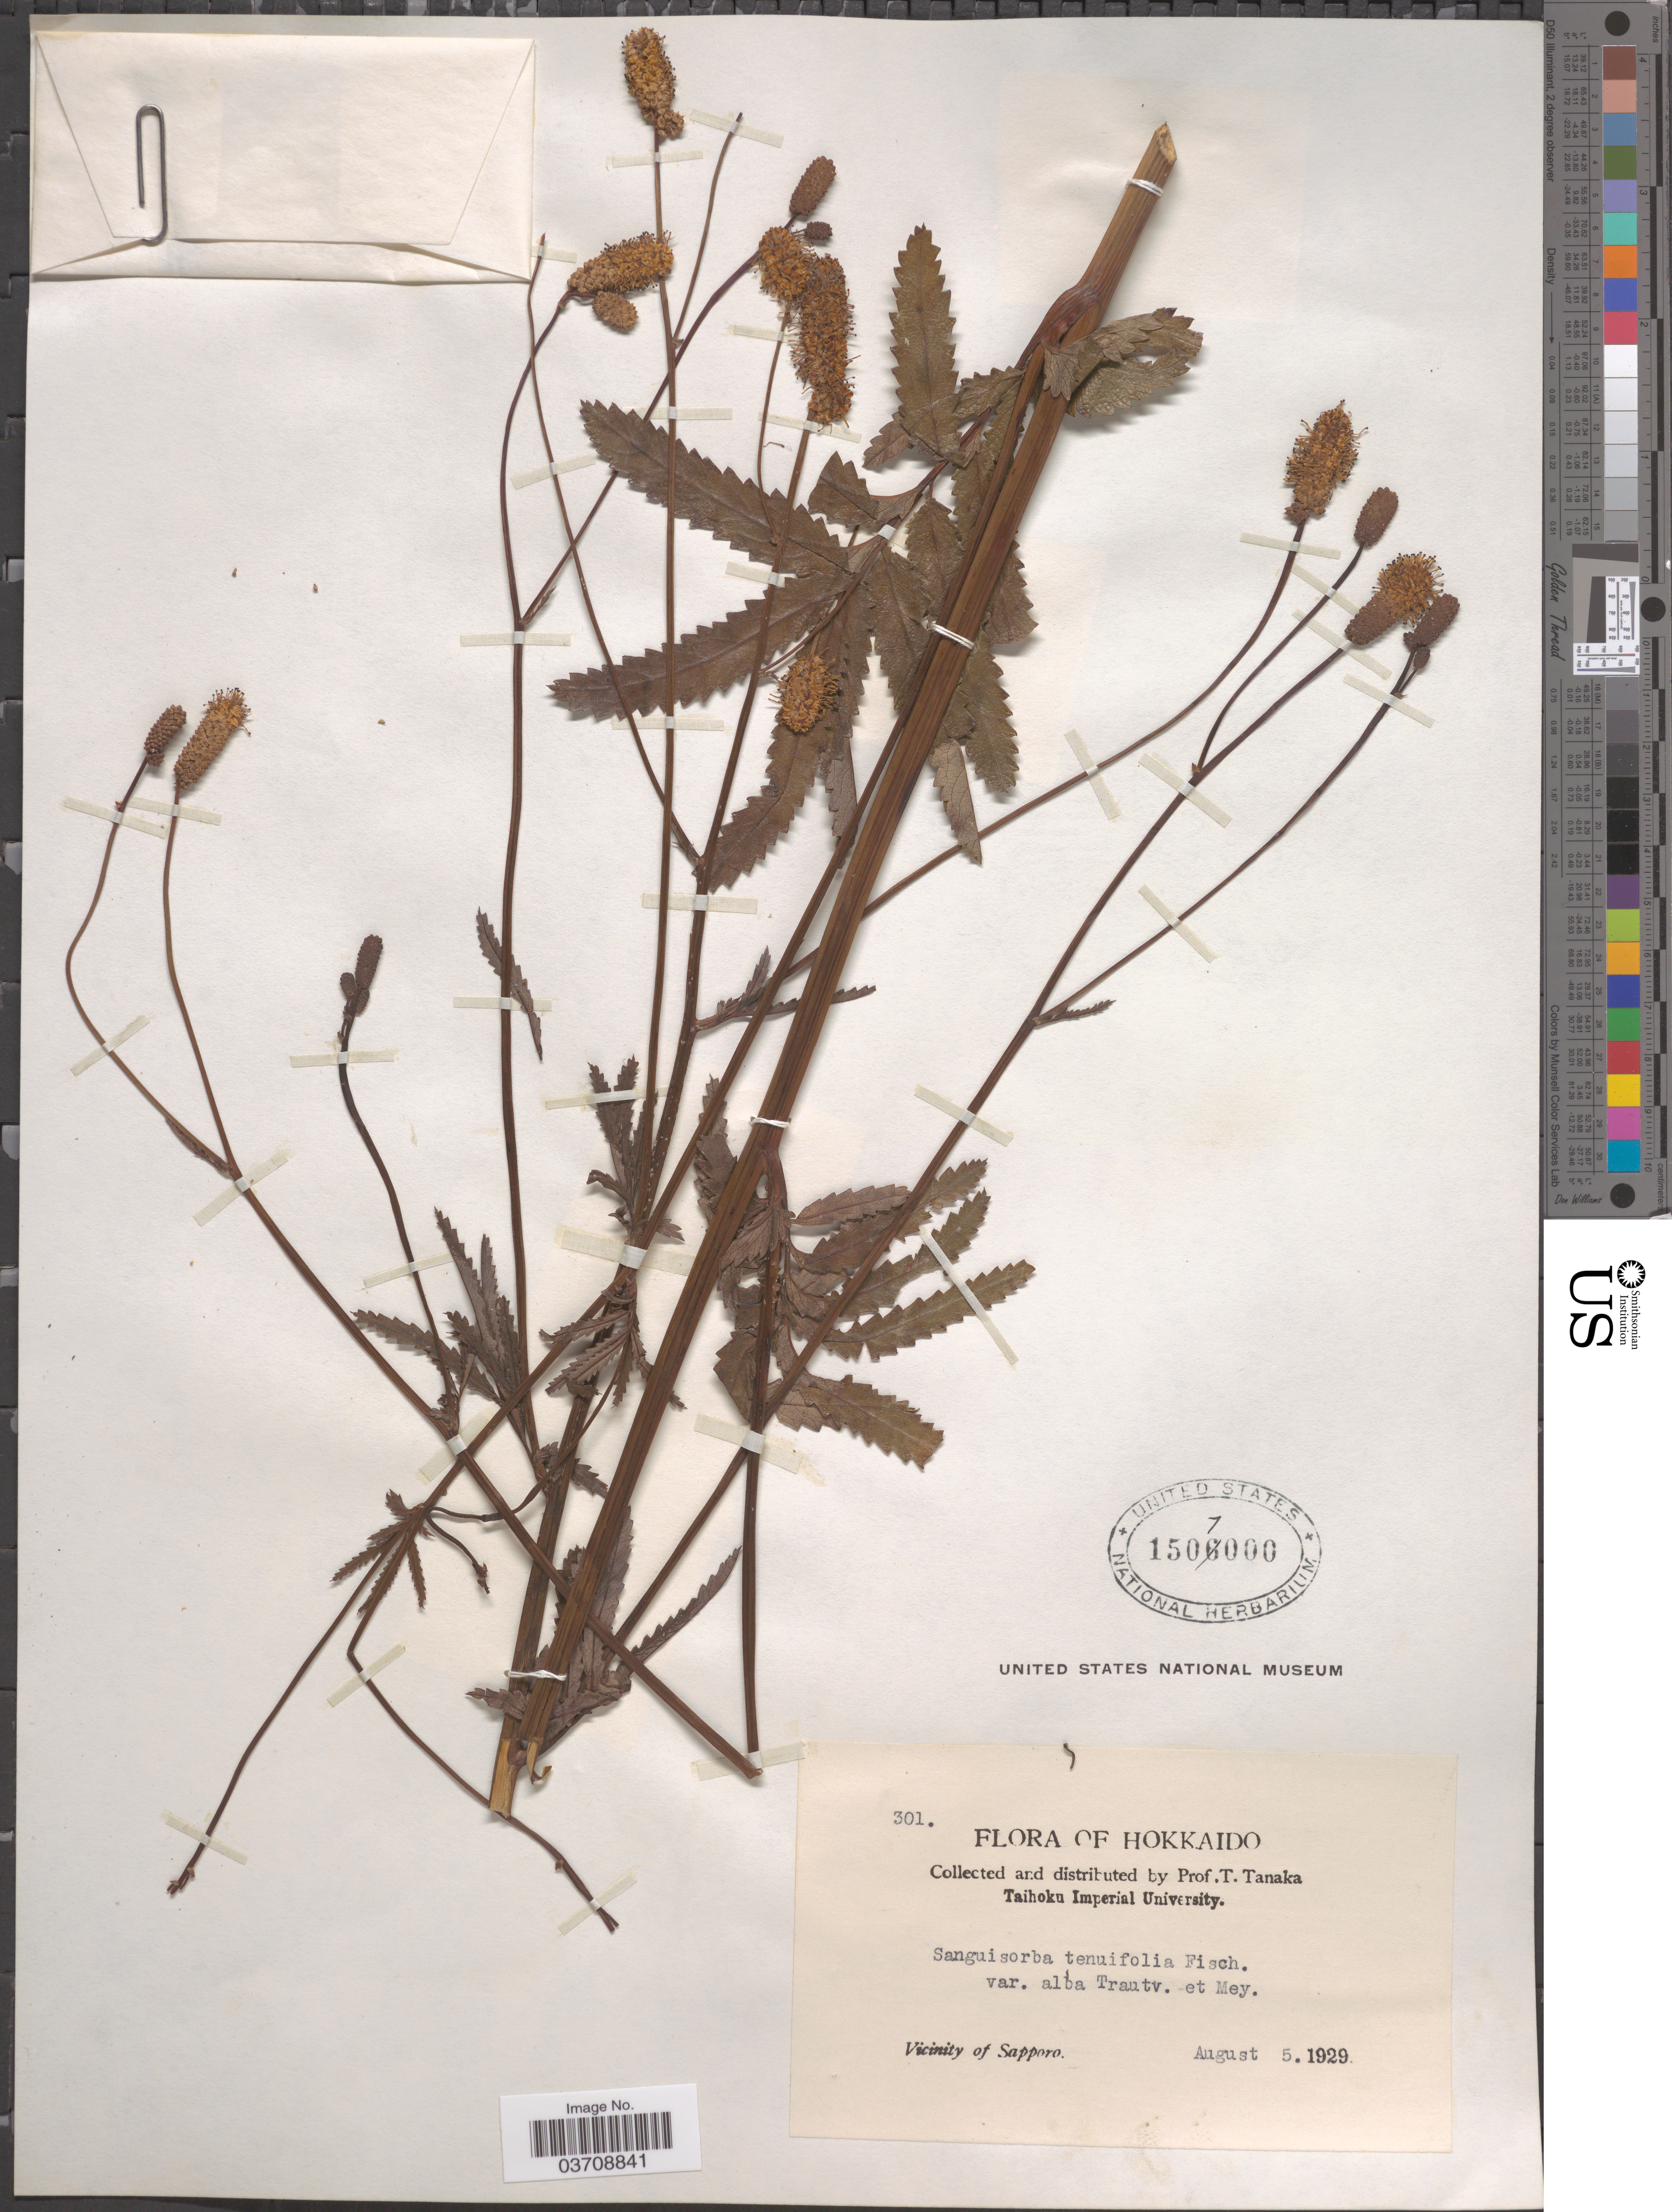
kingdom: Plantae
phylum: Tracheophyta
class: Magnoliopsida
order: Rosales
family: Rosaceae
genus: Sanguisorba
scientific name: Sanguisorba tenuifolia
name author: Fisch. ex Link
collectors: T. Tanaka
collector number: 301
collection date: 1929-08-05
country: Japan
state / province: Hokkaidō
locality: Vicinity of Sapporo.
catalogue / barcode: US 1507000